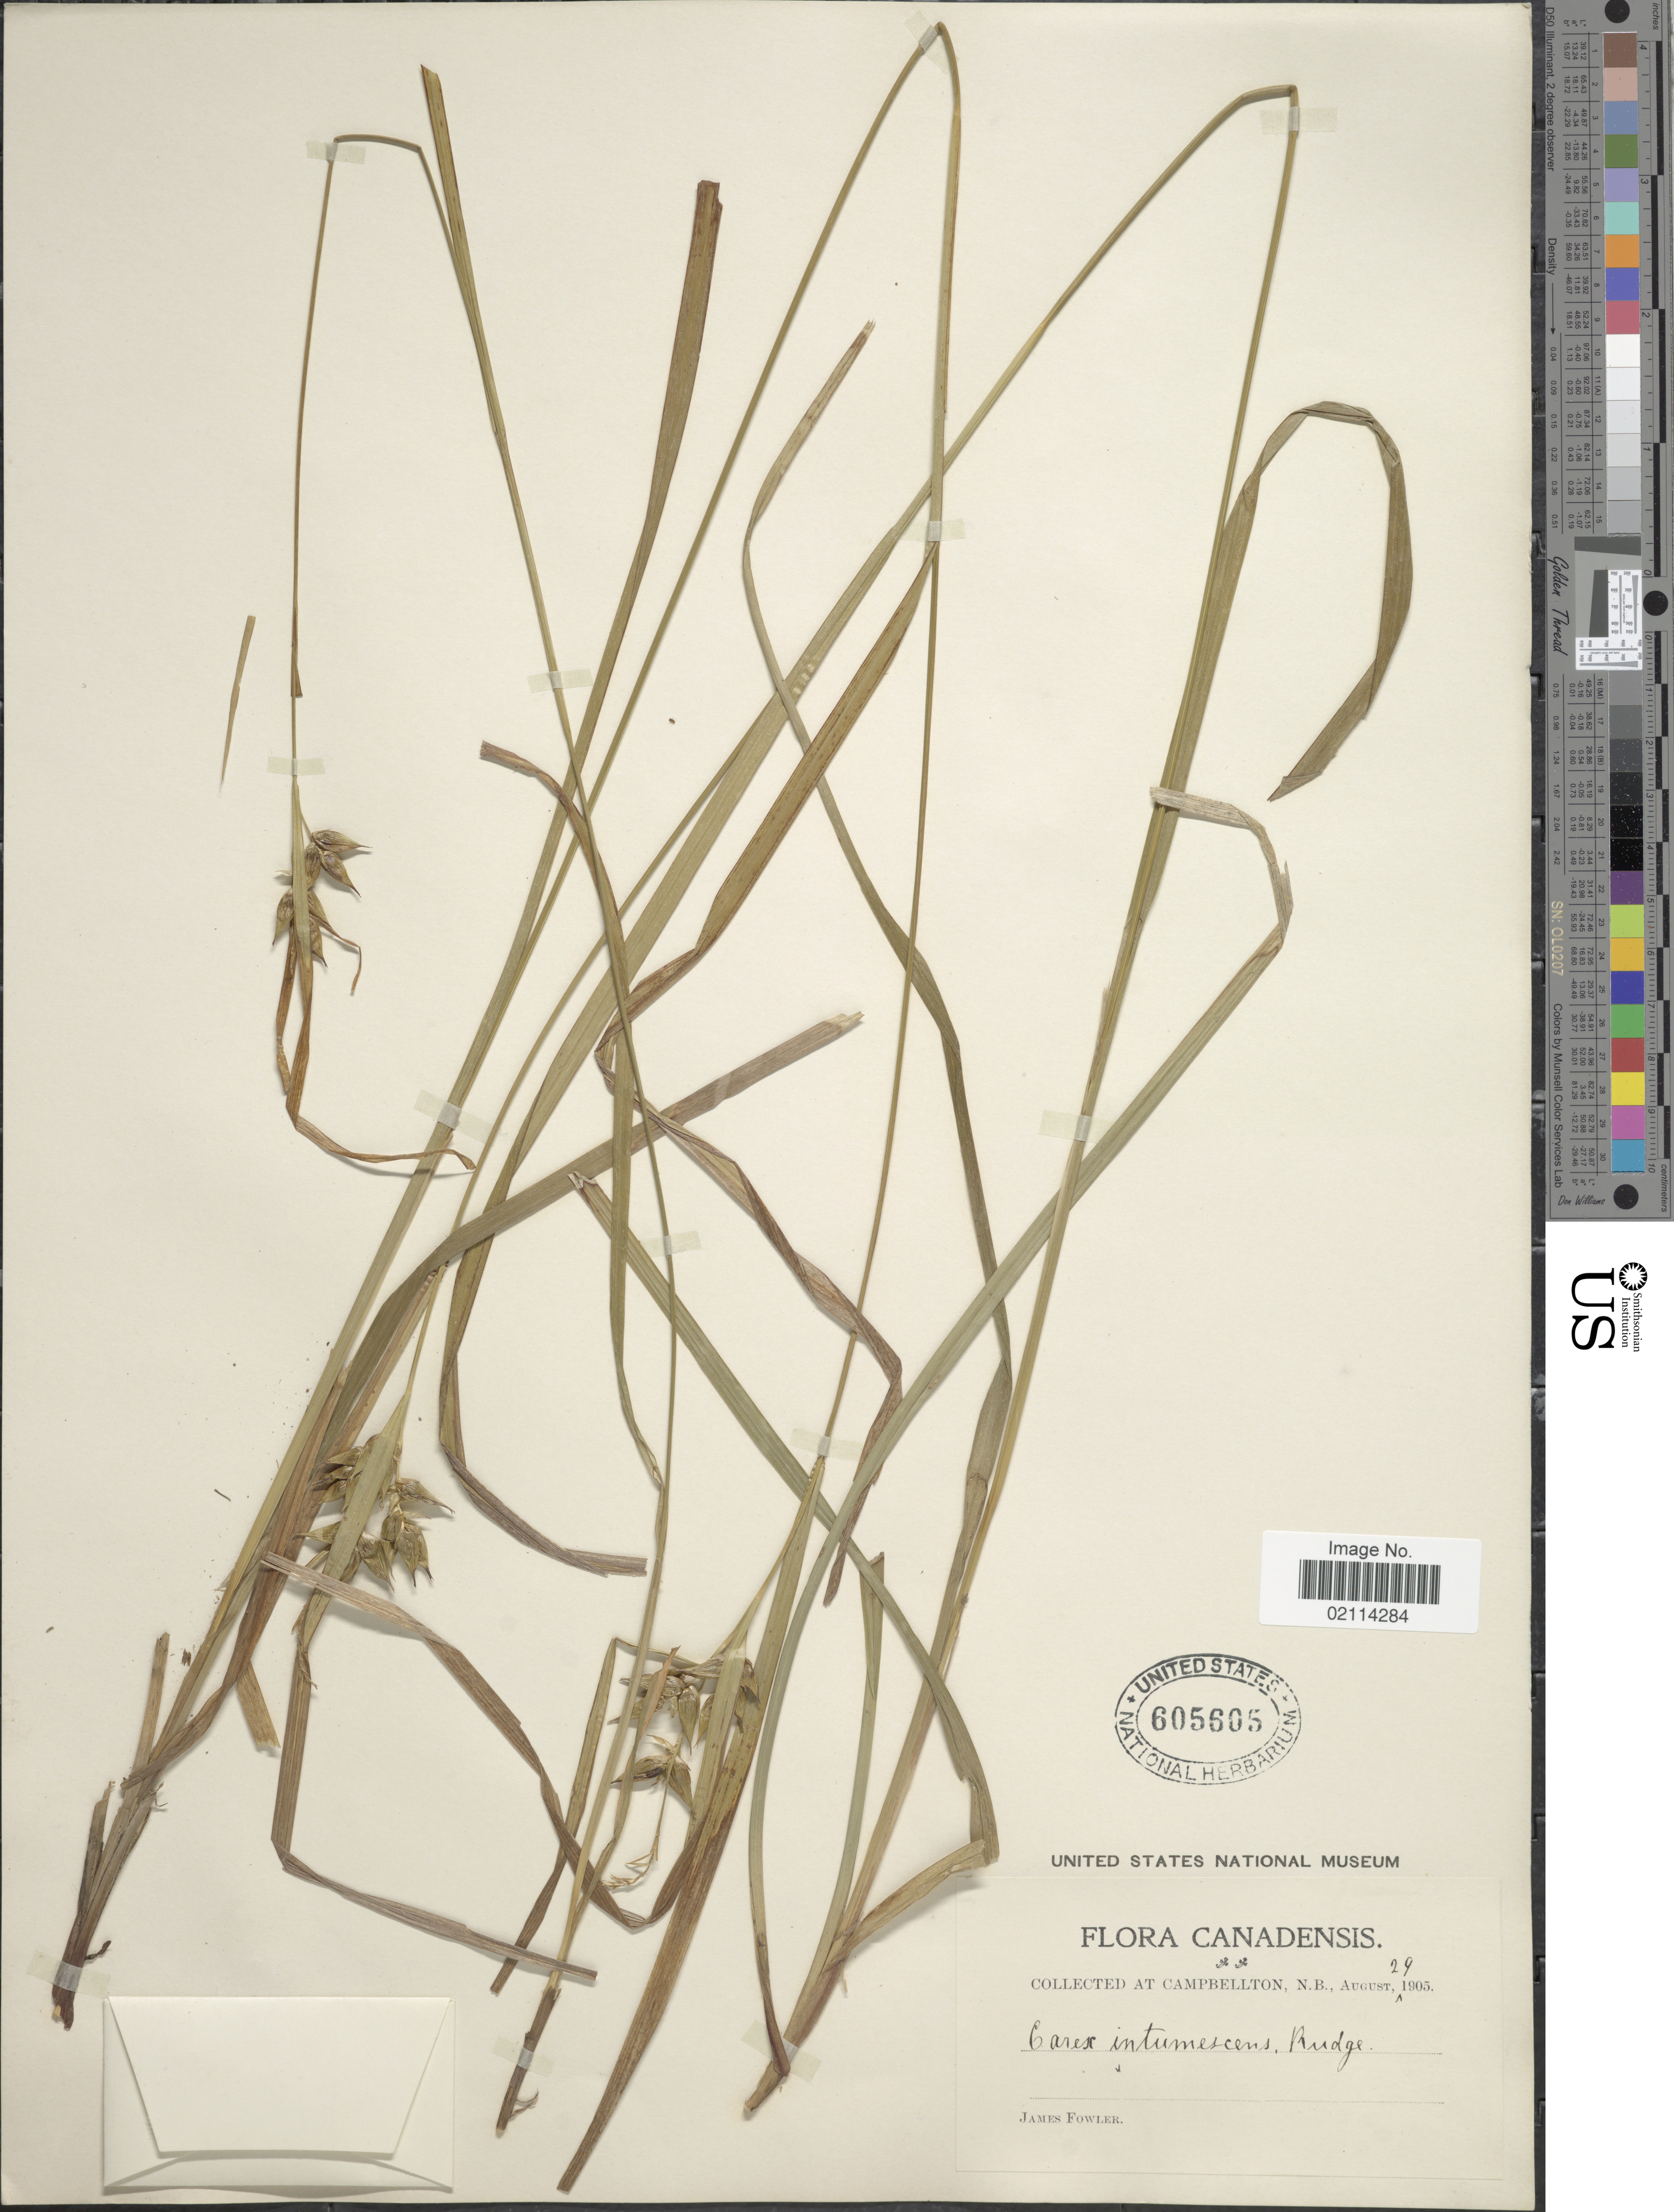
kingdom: Plantae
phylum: Tracheophyta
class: Liliopsida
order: Poales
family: Cyperaceae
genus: Carex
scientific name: Carex intumescens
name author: Rudge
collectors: J. P. Fowler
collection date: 1905-08-29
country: Canada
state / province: New Brunswick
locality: Canadensis, at Campbellton.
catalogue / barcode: US 605605